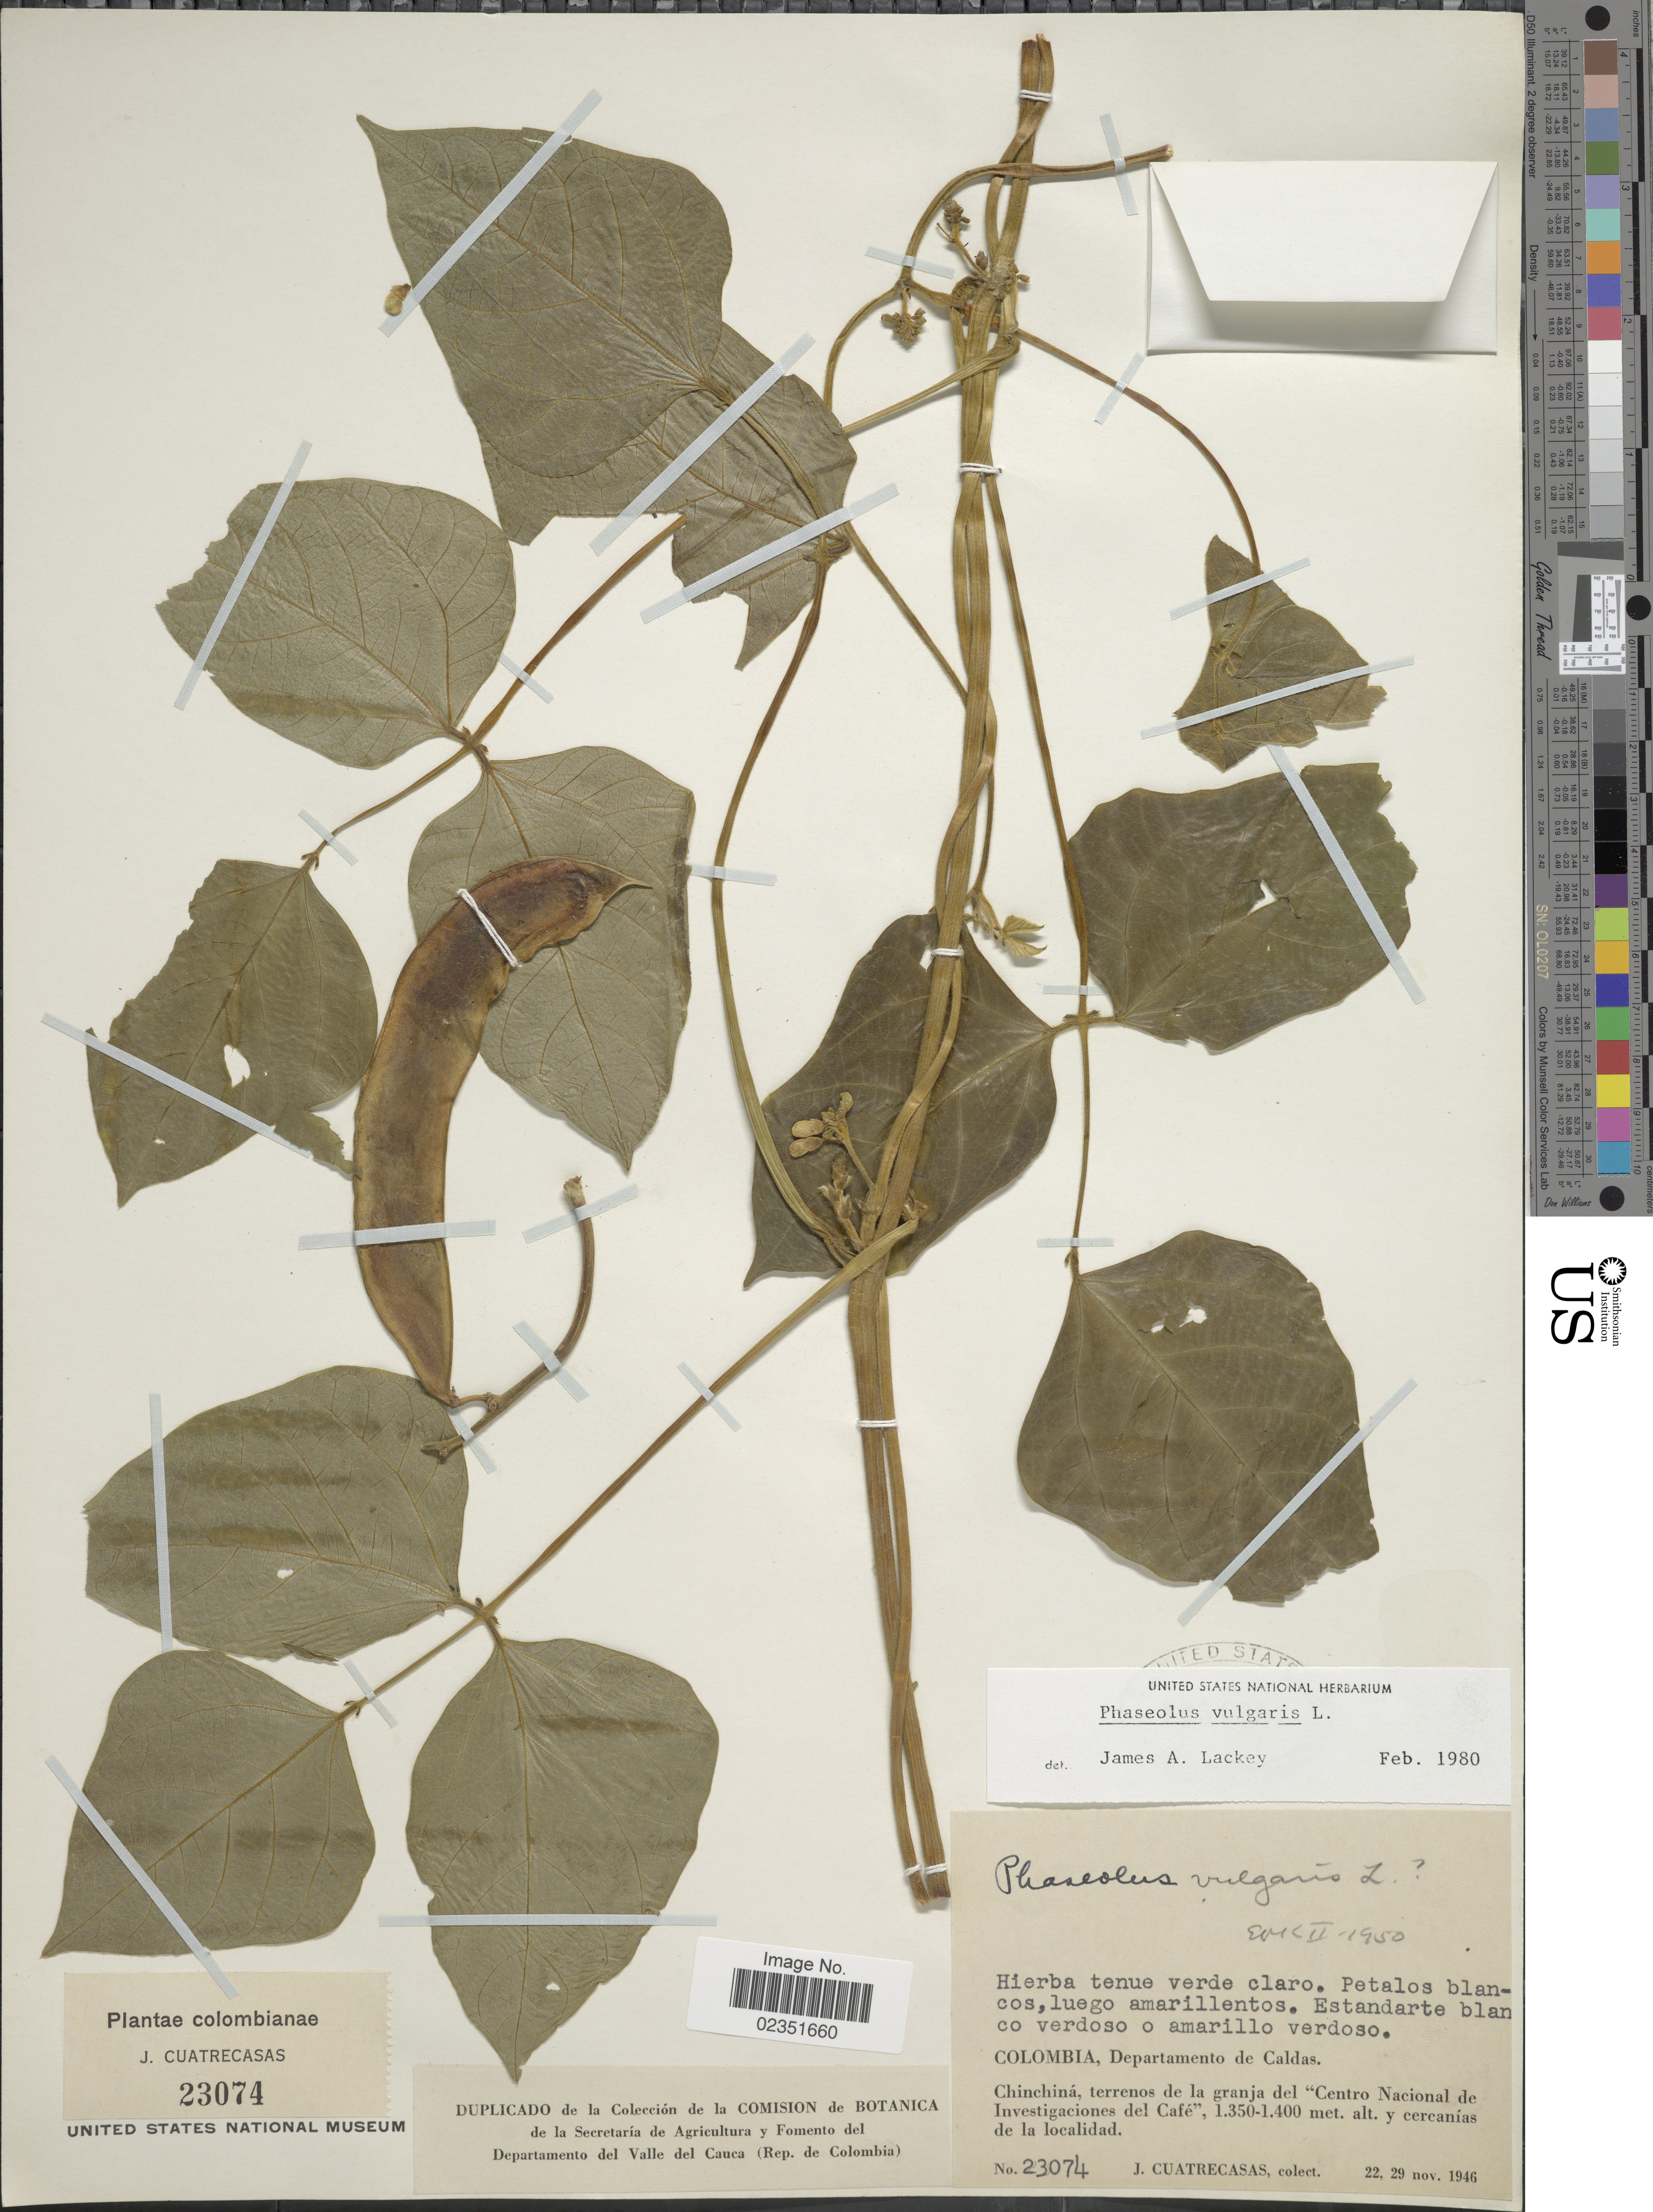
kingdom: Plantae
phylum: Tracheophyta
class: Magnoliopsida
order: Fabales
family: Fabaceae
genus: Phaseolus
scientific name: Phaseolus vulgaris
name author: L.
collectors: J. Cuatrecasas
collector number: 23074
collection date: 1946-11-22/1946-11-29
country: Colombia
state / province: Caldas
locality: Departamento de Caldas, Chinchina, terrenos de la granja del Centro Nacional de Investigaciones del Cafe y cercanias de la localidad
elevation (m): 1350